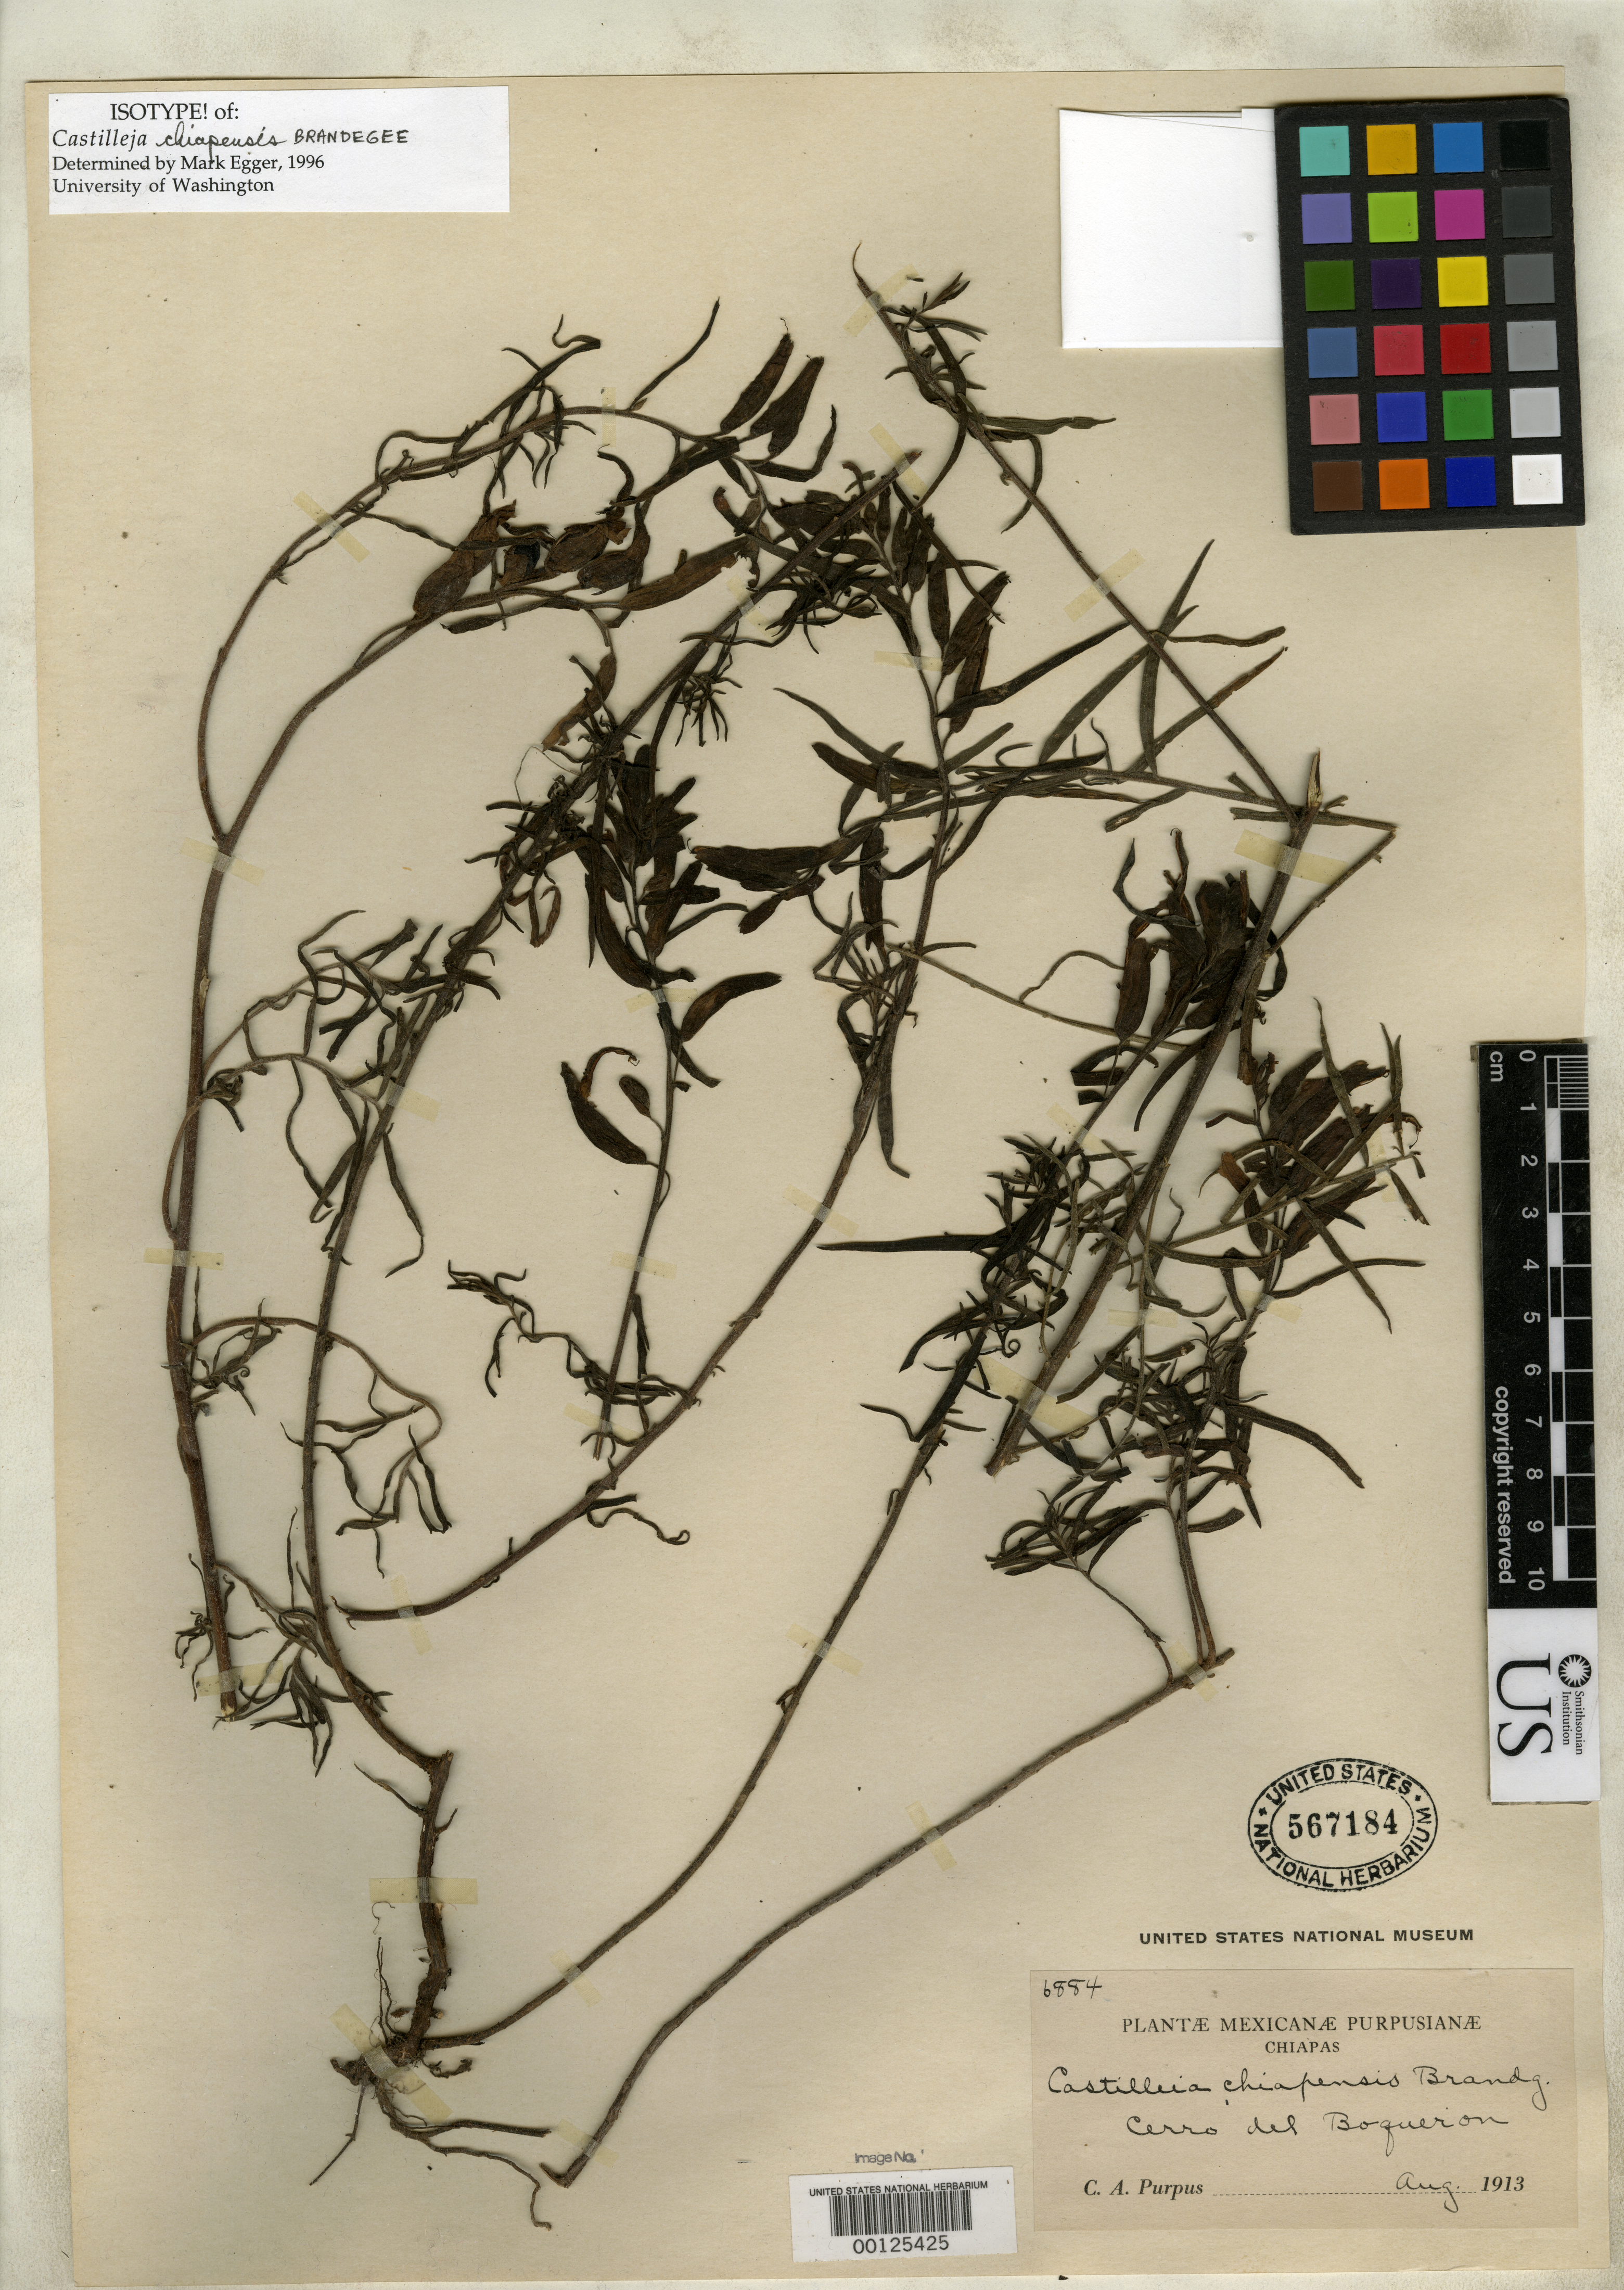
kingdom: Plantae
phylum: Tracheophyta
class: Magnoliopsida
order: Lamiales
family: Orobanchaceae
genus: Castilleja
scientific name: Castilleja chiapensis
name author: Brandegee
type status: Isotype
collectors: C. A. Purpus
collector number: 6884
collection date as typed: Aug 1913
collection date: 1913-08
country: Mexico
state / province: Chiapas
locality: Cerro del Boqueron.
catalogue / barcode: US 567184